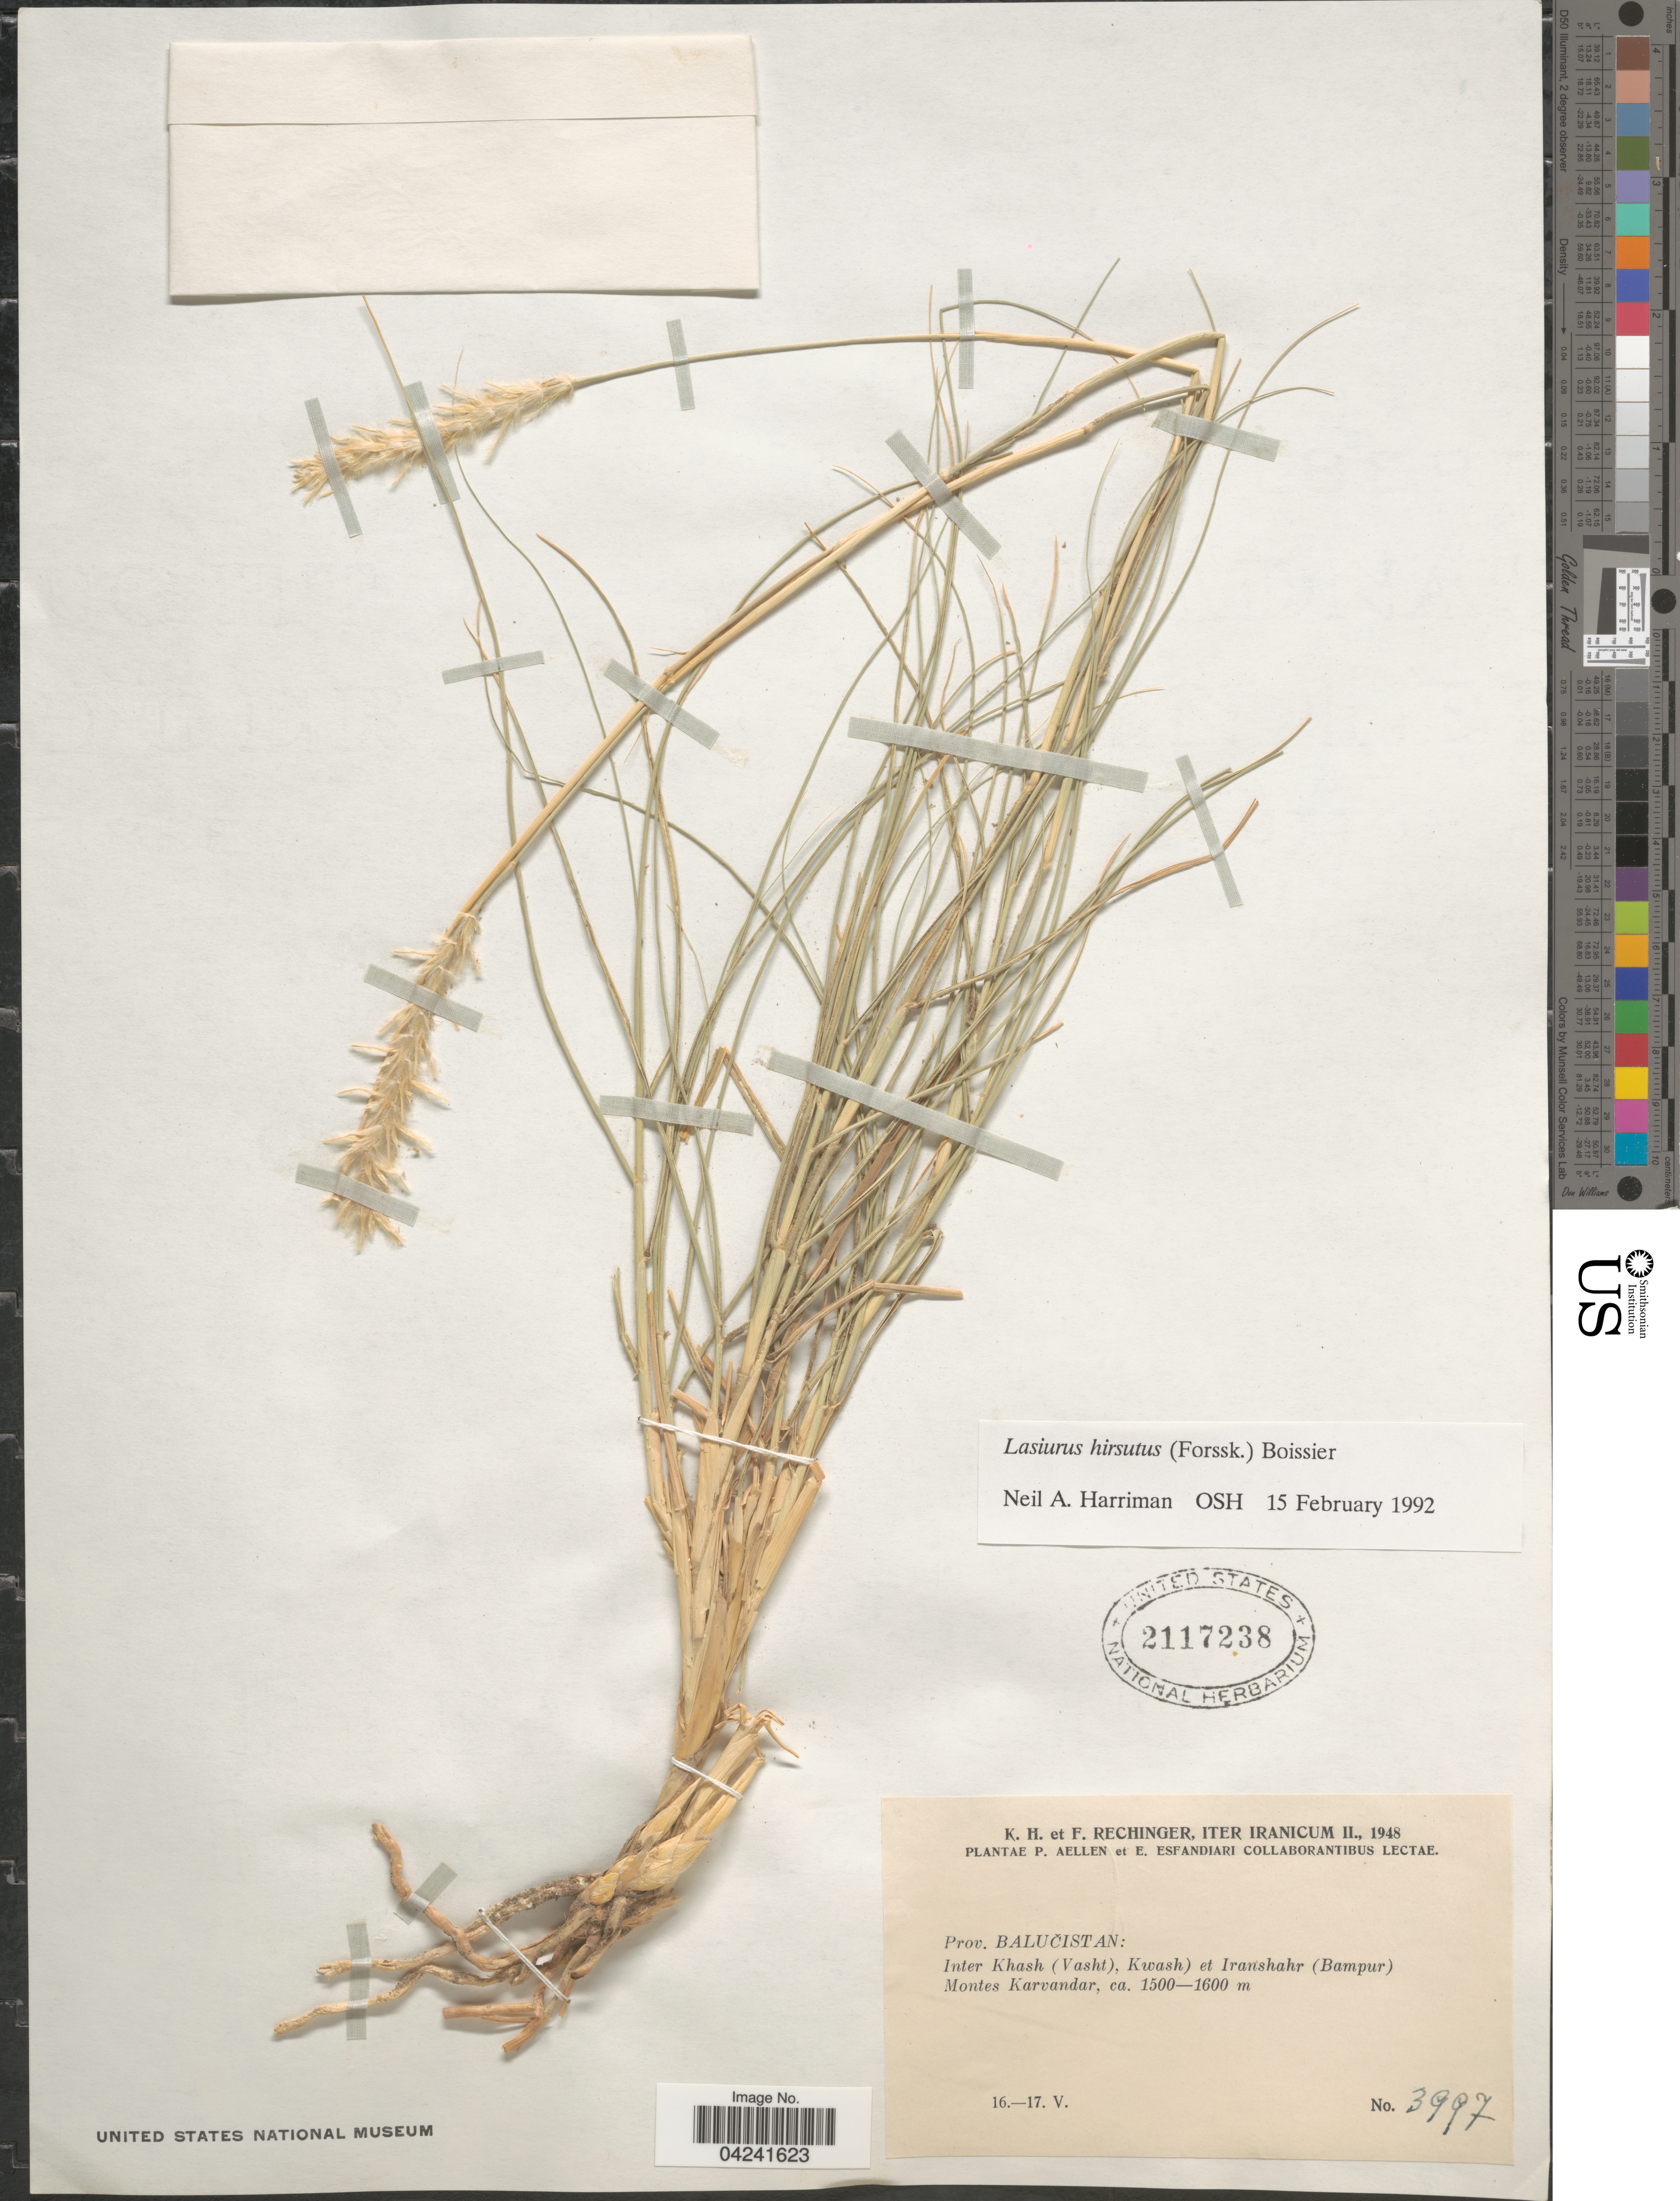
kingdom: Plantae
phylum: Tracheophyta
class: Liliopsida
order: Poales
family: Poaceae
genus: Lasiurus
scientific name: Lasiurus scindicus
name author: Henr.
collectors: K. H. Rechinger & F. Rechinger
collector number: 3997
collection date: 1948-05-16/1948-05-17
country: Iran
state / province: Sistan and Baluchistan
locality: Iter Iranicum II., 1948. Prov. Balučistan: Inter Khash (Vasht), Kwash) et Iranshahr (Bampur). Montes Karvandar.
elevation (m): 1500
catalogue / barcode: US 2117238